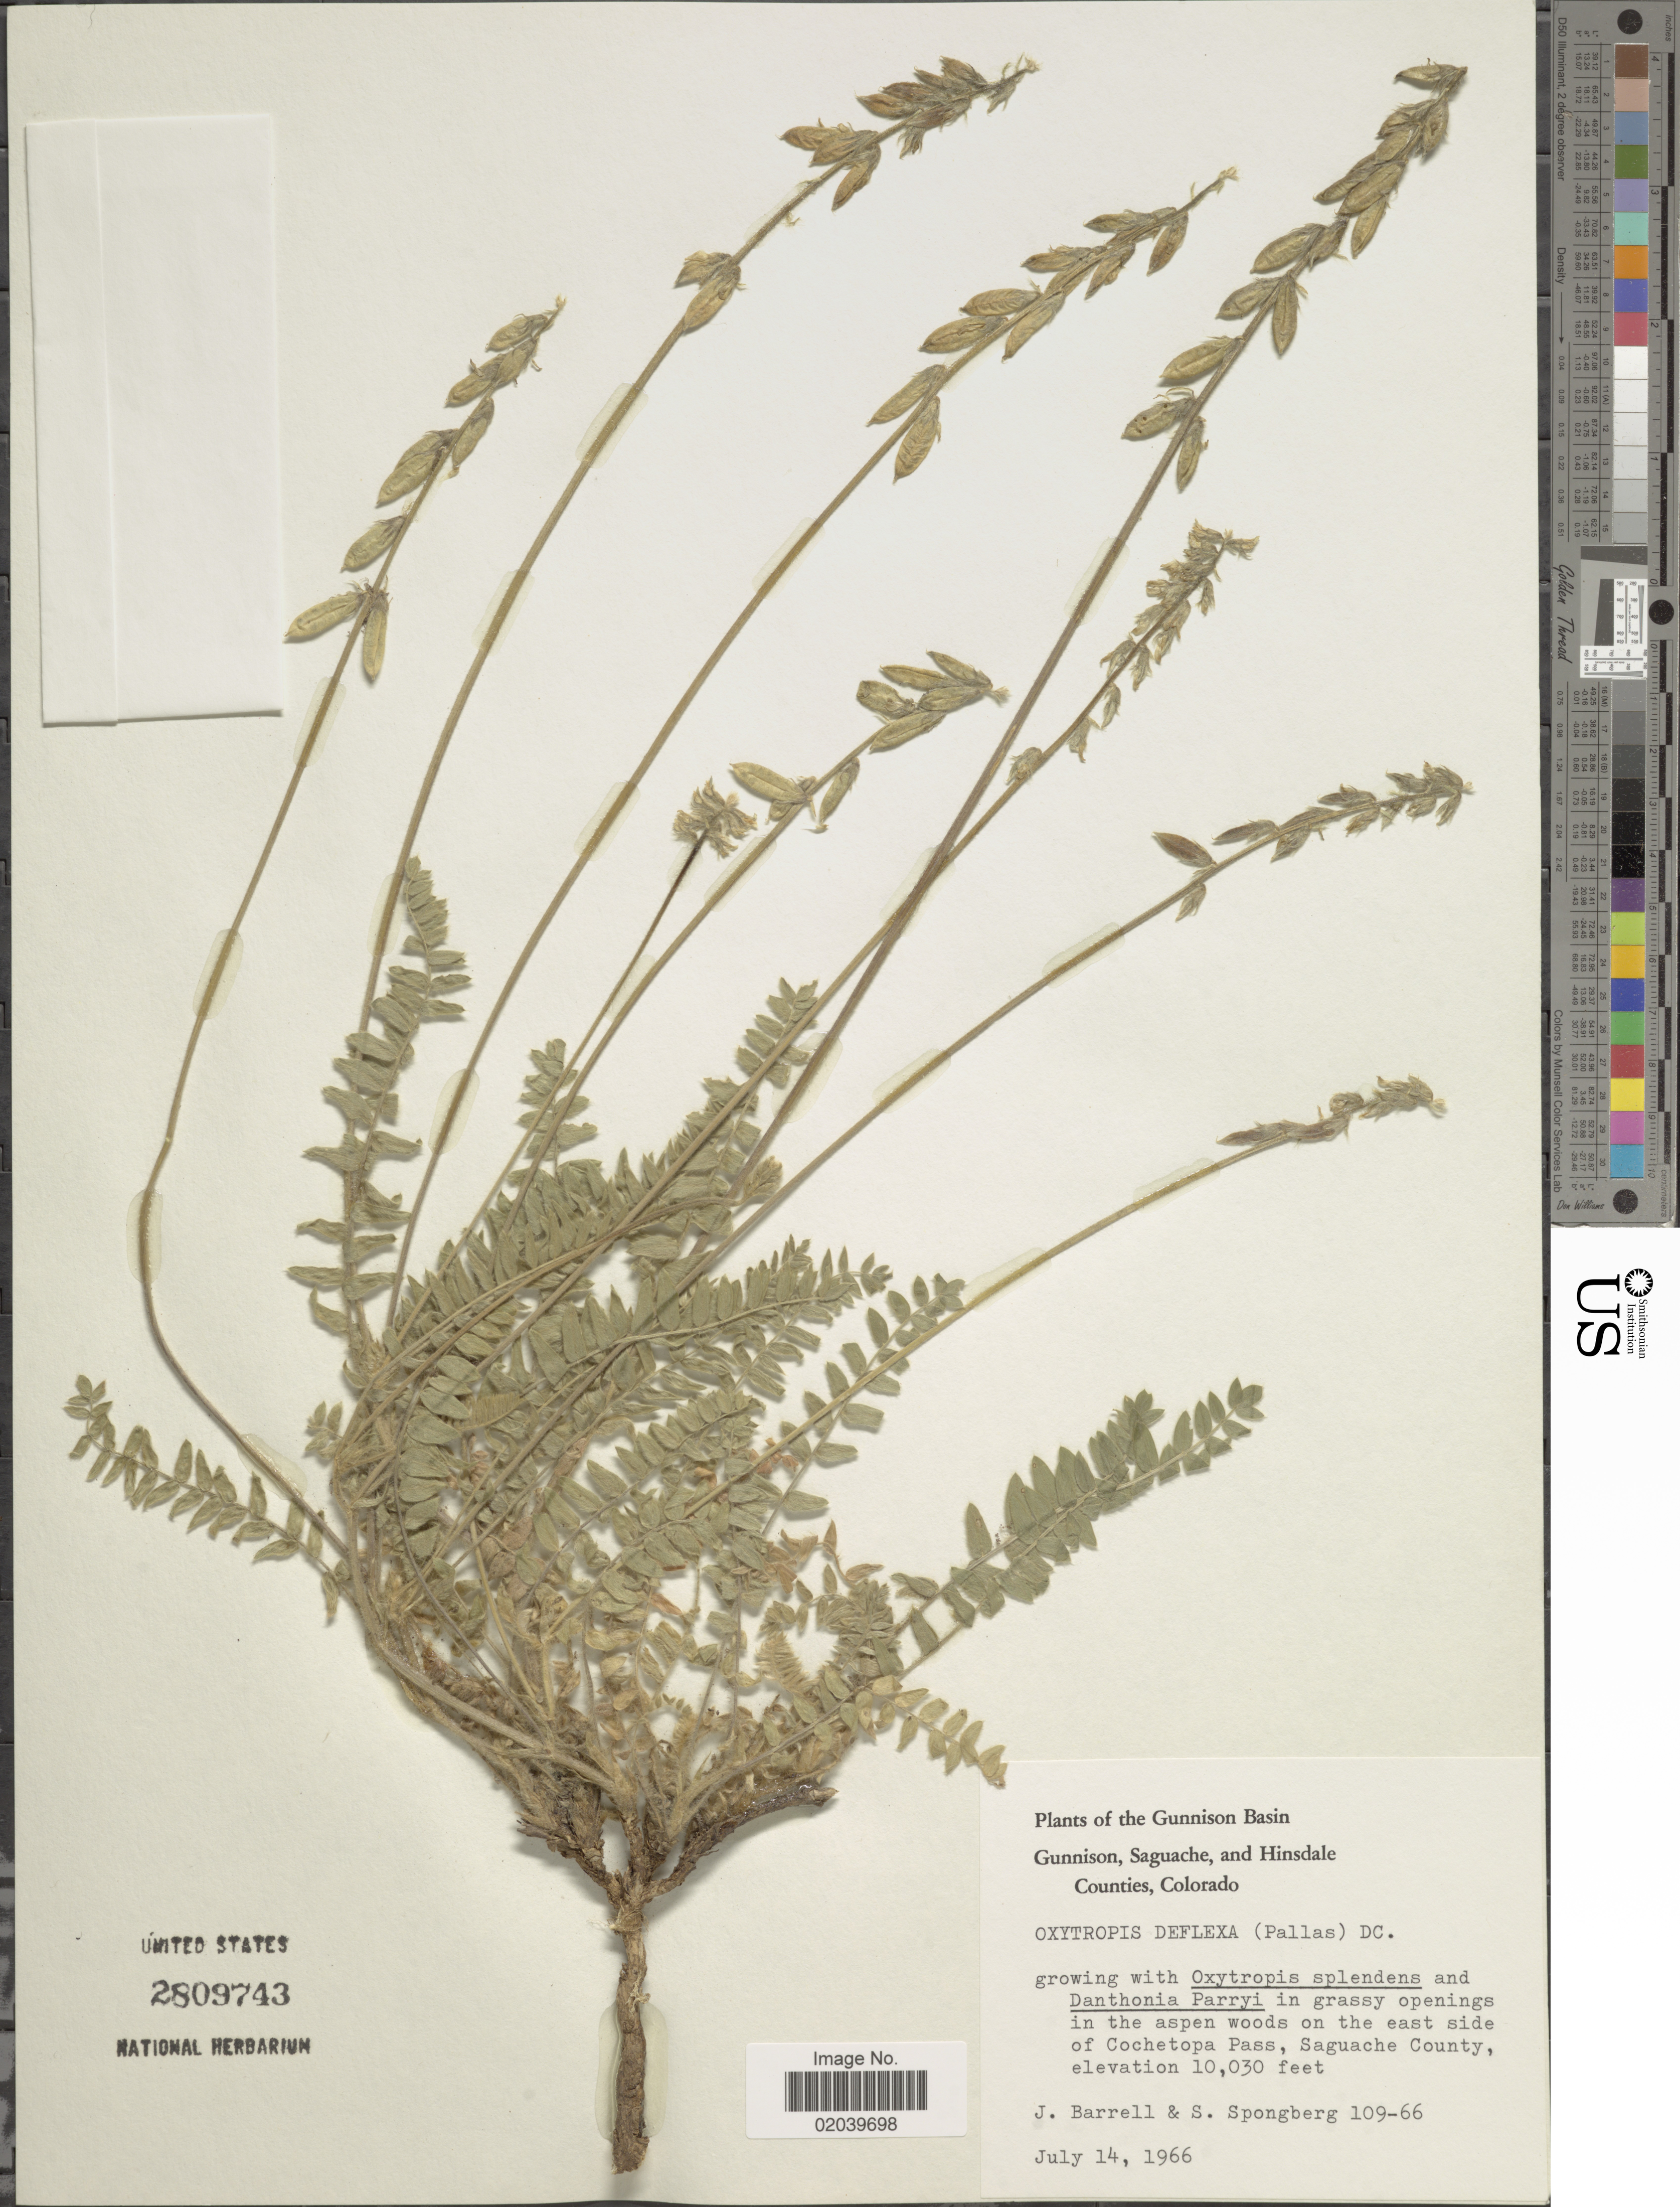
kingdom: Plantae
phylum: Tracheophyta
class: Magnoliopsida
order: Fabales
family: Fabaceae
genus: Oxytropis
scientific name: Oxytropis deflexa var. foliolosa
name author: (Hook.) Barneby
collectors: J. Barrell & S. A.Spongberg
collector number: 109-66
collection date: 1966-07-14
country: United States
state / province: Colorado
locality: Gunnison Basin. Gunnison, Saguache, and Hinsdale Counties, Colorado. In grassy openings in the aspen woods on the east side of Cochetopa Pass, Saguache County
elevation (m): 3057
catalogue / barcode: US 2809743